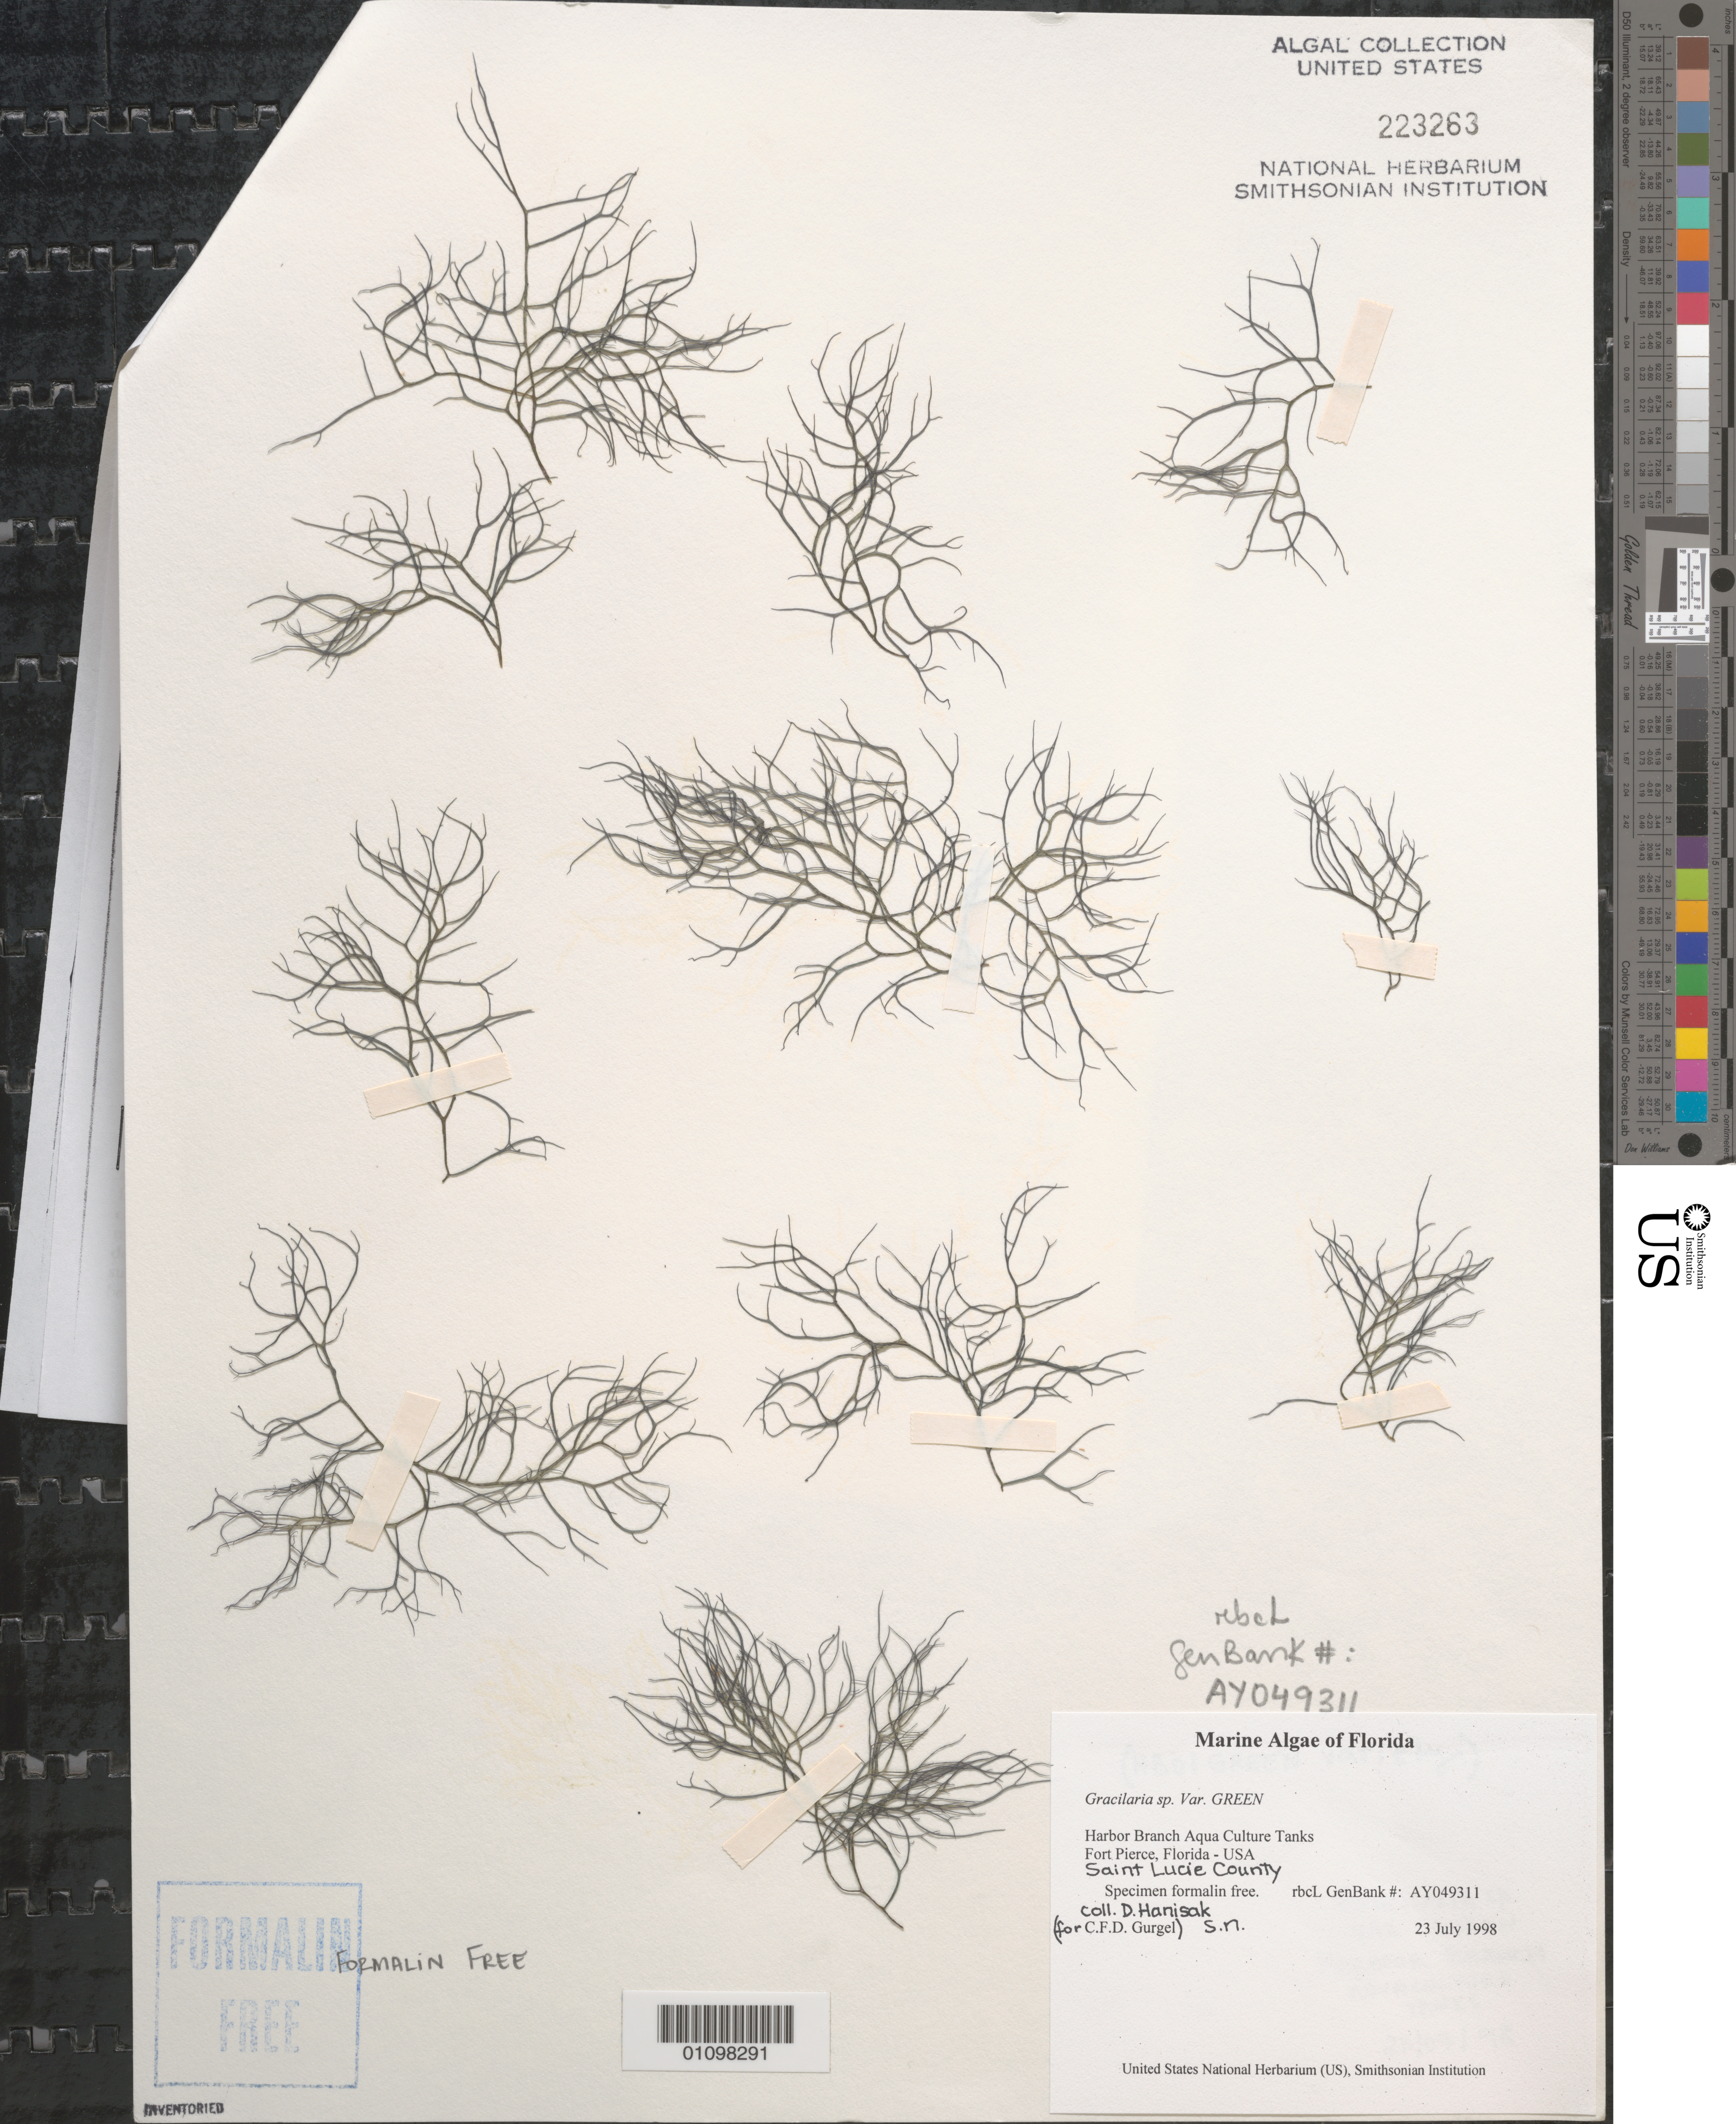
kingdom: Plantae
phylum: Rhodophyta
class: Florideophyceae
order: Gracilariales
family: Gracilariaceae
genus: Gracilaria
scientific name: Gracilaria sp.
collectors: M. Hanisak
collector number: rbcL GenBank AY049311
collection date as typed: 23 Jul 1998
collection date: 1998-07-23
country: United States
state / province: Florida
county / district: Saint Lucie County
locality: Harbor Branch Aqua Culture Tanks, Harbor Branch Oceanographic Institutue, Fort Pierce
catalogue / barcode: US 223263